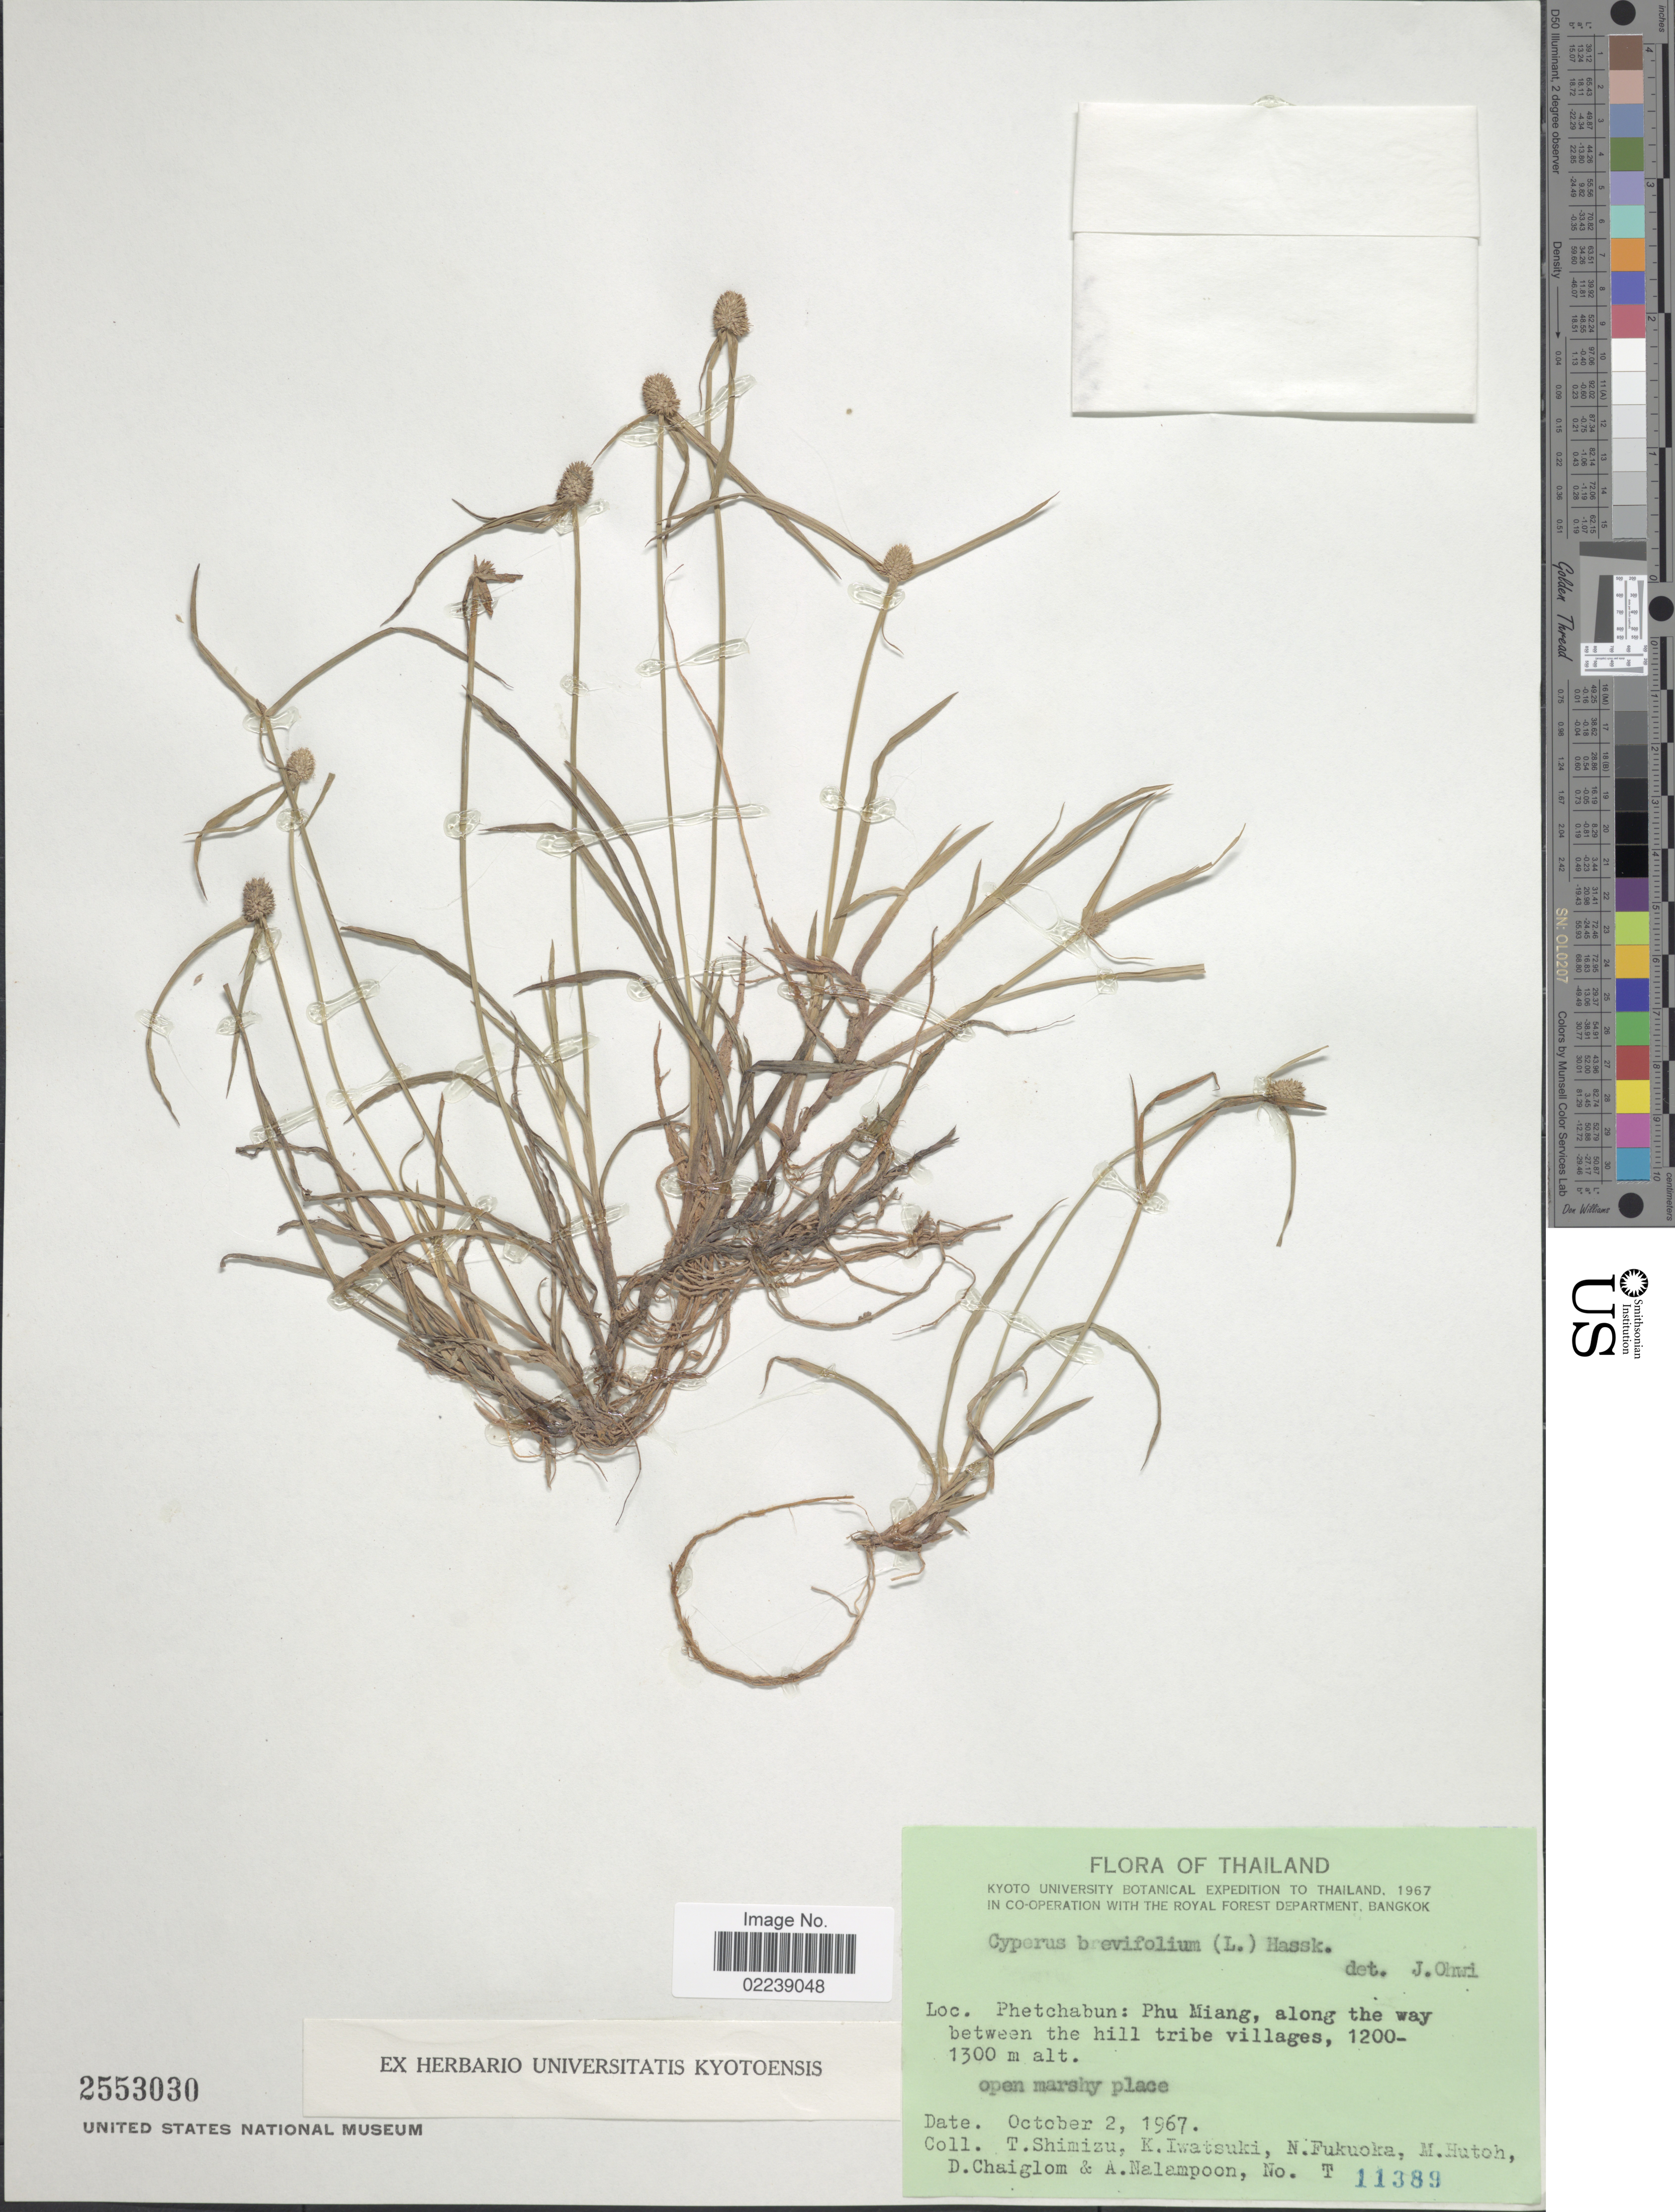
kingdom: Plantae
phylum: Tracheophyta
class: Liliopsida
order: Poales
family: Cyperaceae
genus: Cyperus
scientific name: Cyperus brevifolius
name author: (Rottb.) Hassk.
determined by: Strong, M. T., (US), Smithsonian Institution - National Museum of Natural History (UNITED STATES)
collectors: T. Shimizu, K. Iwatsuki, N. Fukuoka, M. Hutoh & et al.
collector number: T11389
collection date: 1967-10-02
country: Thailand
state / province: Phetchabun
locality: Phu Miang, along the way between the hill tribe villages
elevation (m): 1200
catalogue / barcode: US 2553030